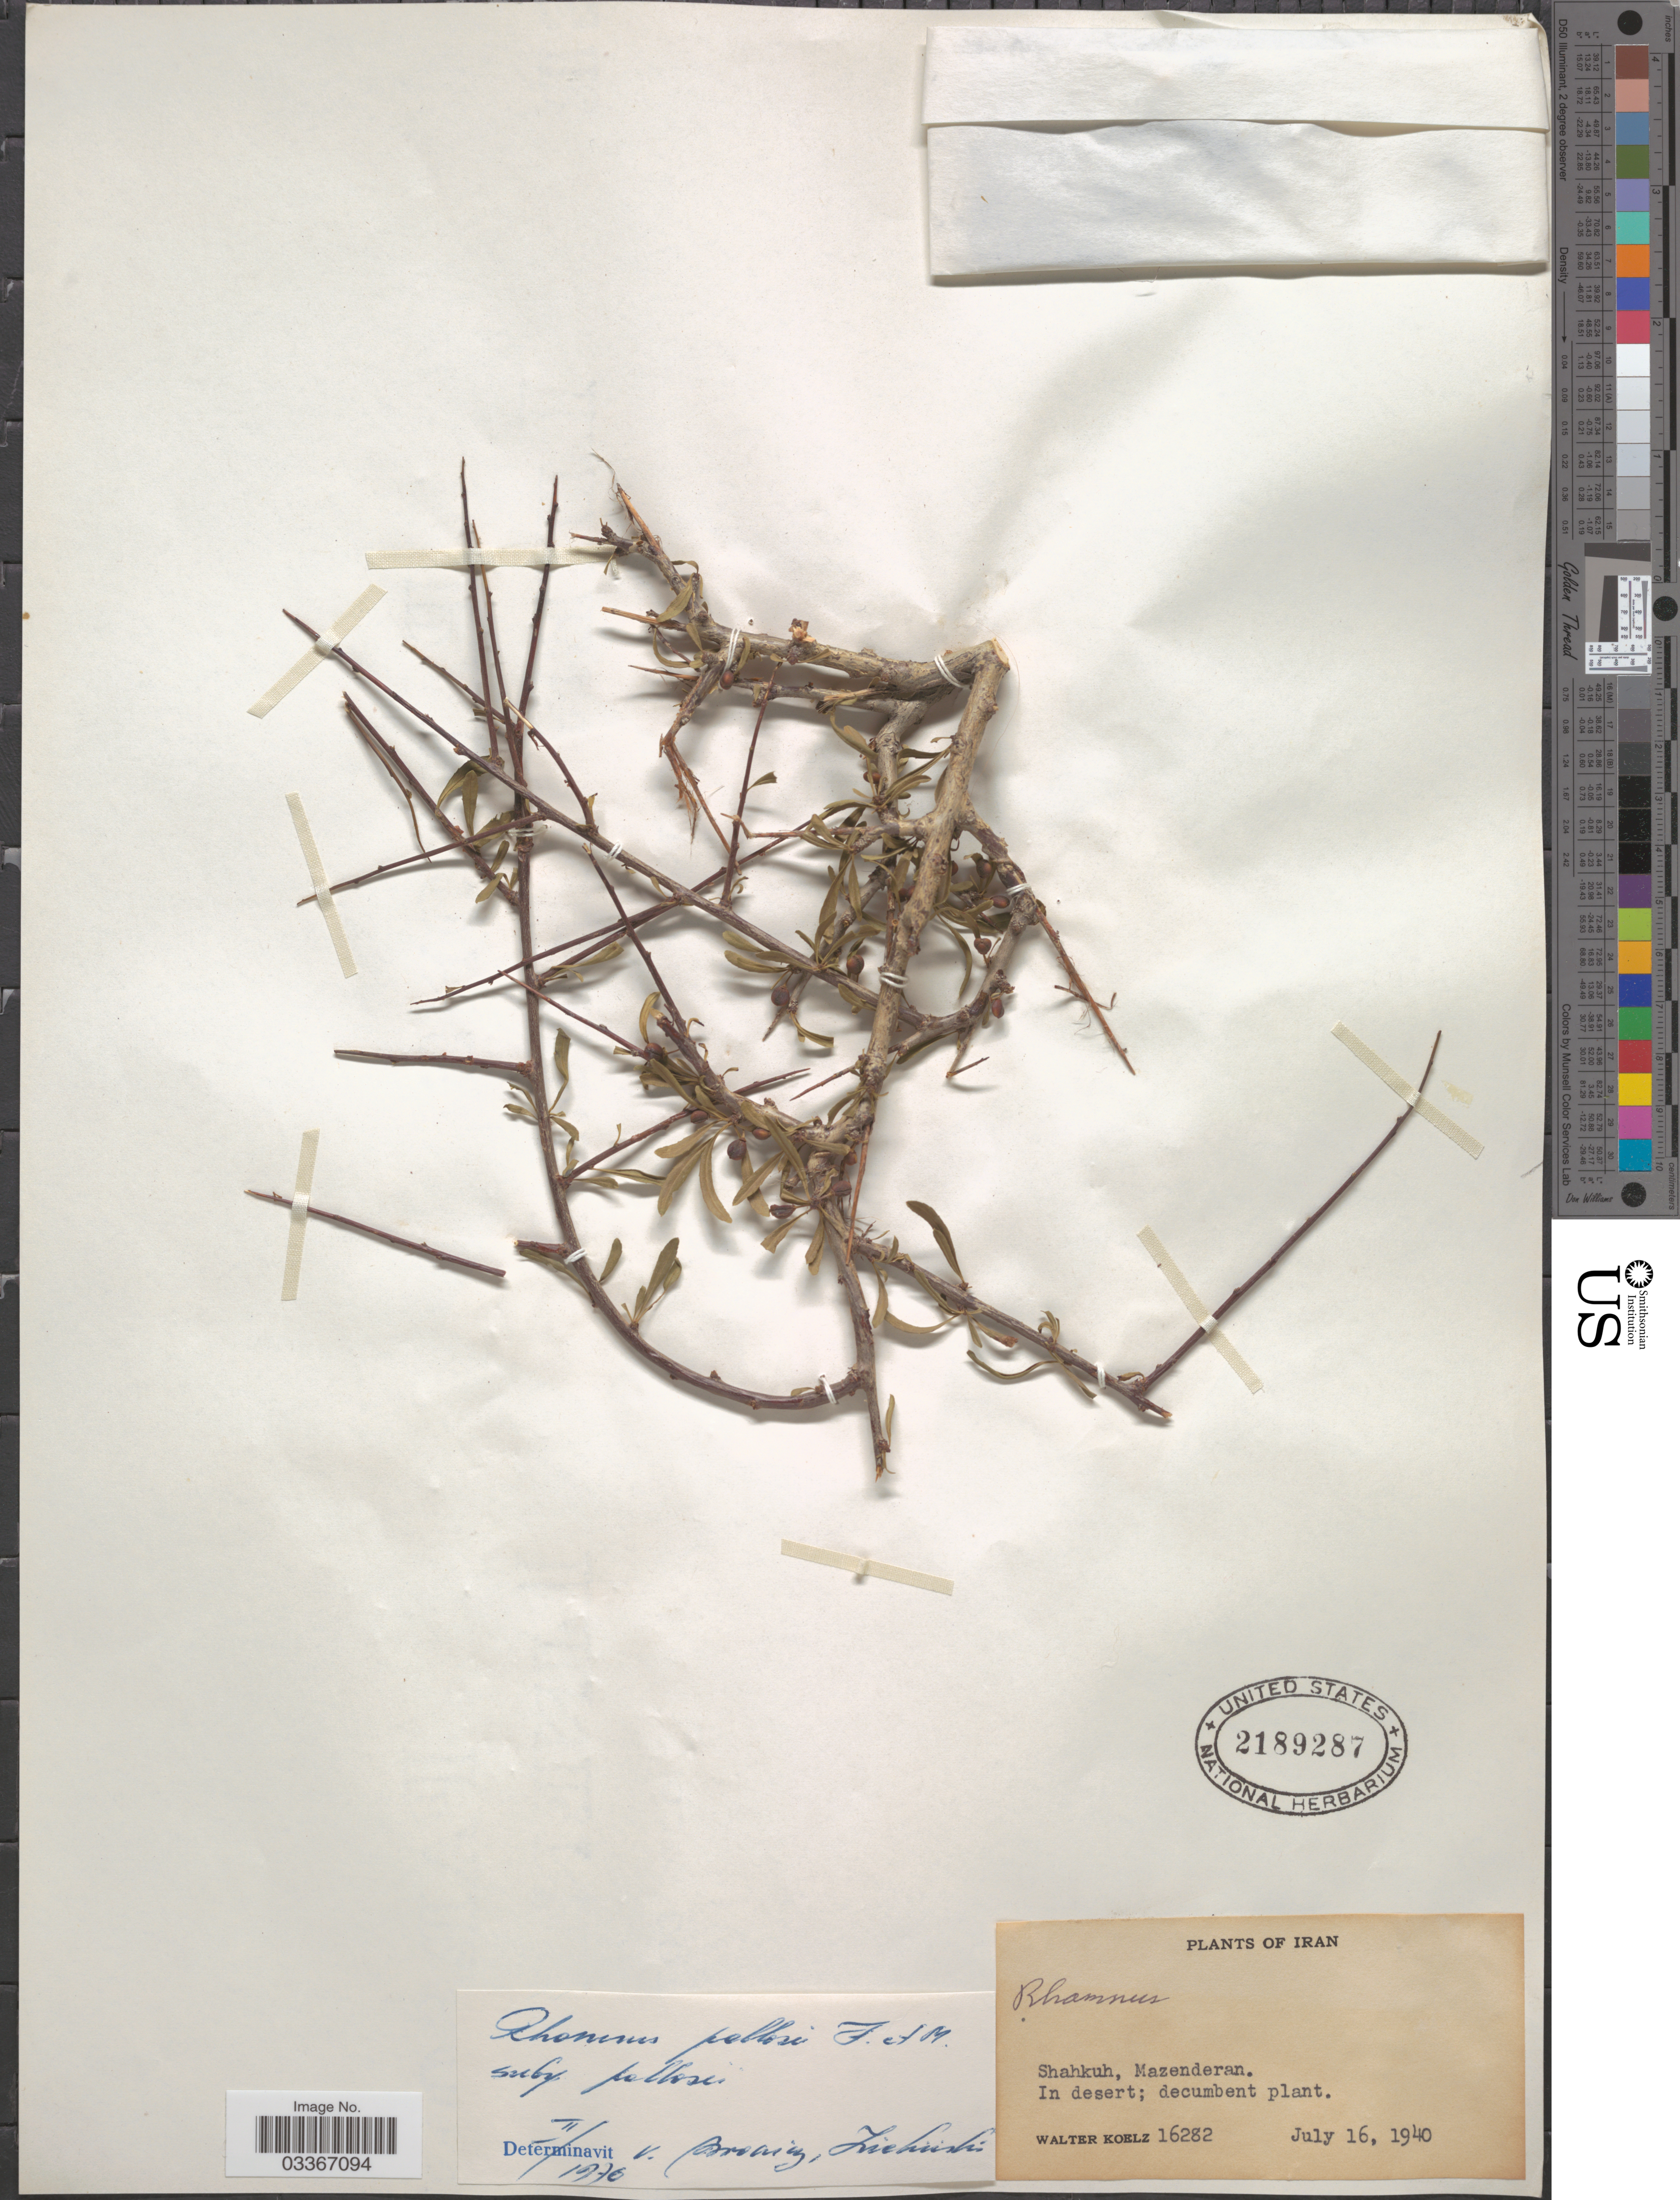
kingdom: Plantae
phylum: Tracheophyta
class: Magnoliopsida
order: Rosales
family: Rhamnaceae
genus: Rhamnus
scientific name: Rhamnus pallasii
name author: Fisch. & C.A. Mey.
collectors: W. N. Koelz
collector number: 16282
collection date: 1940-07-16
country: Iran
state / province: Mazandaran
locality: Shahkuh, Mazenderan.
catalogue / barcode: US 2189287